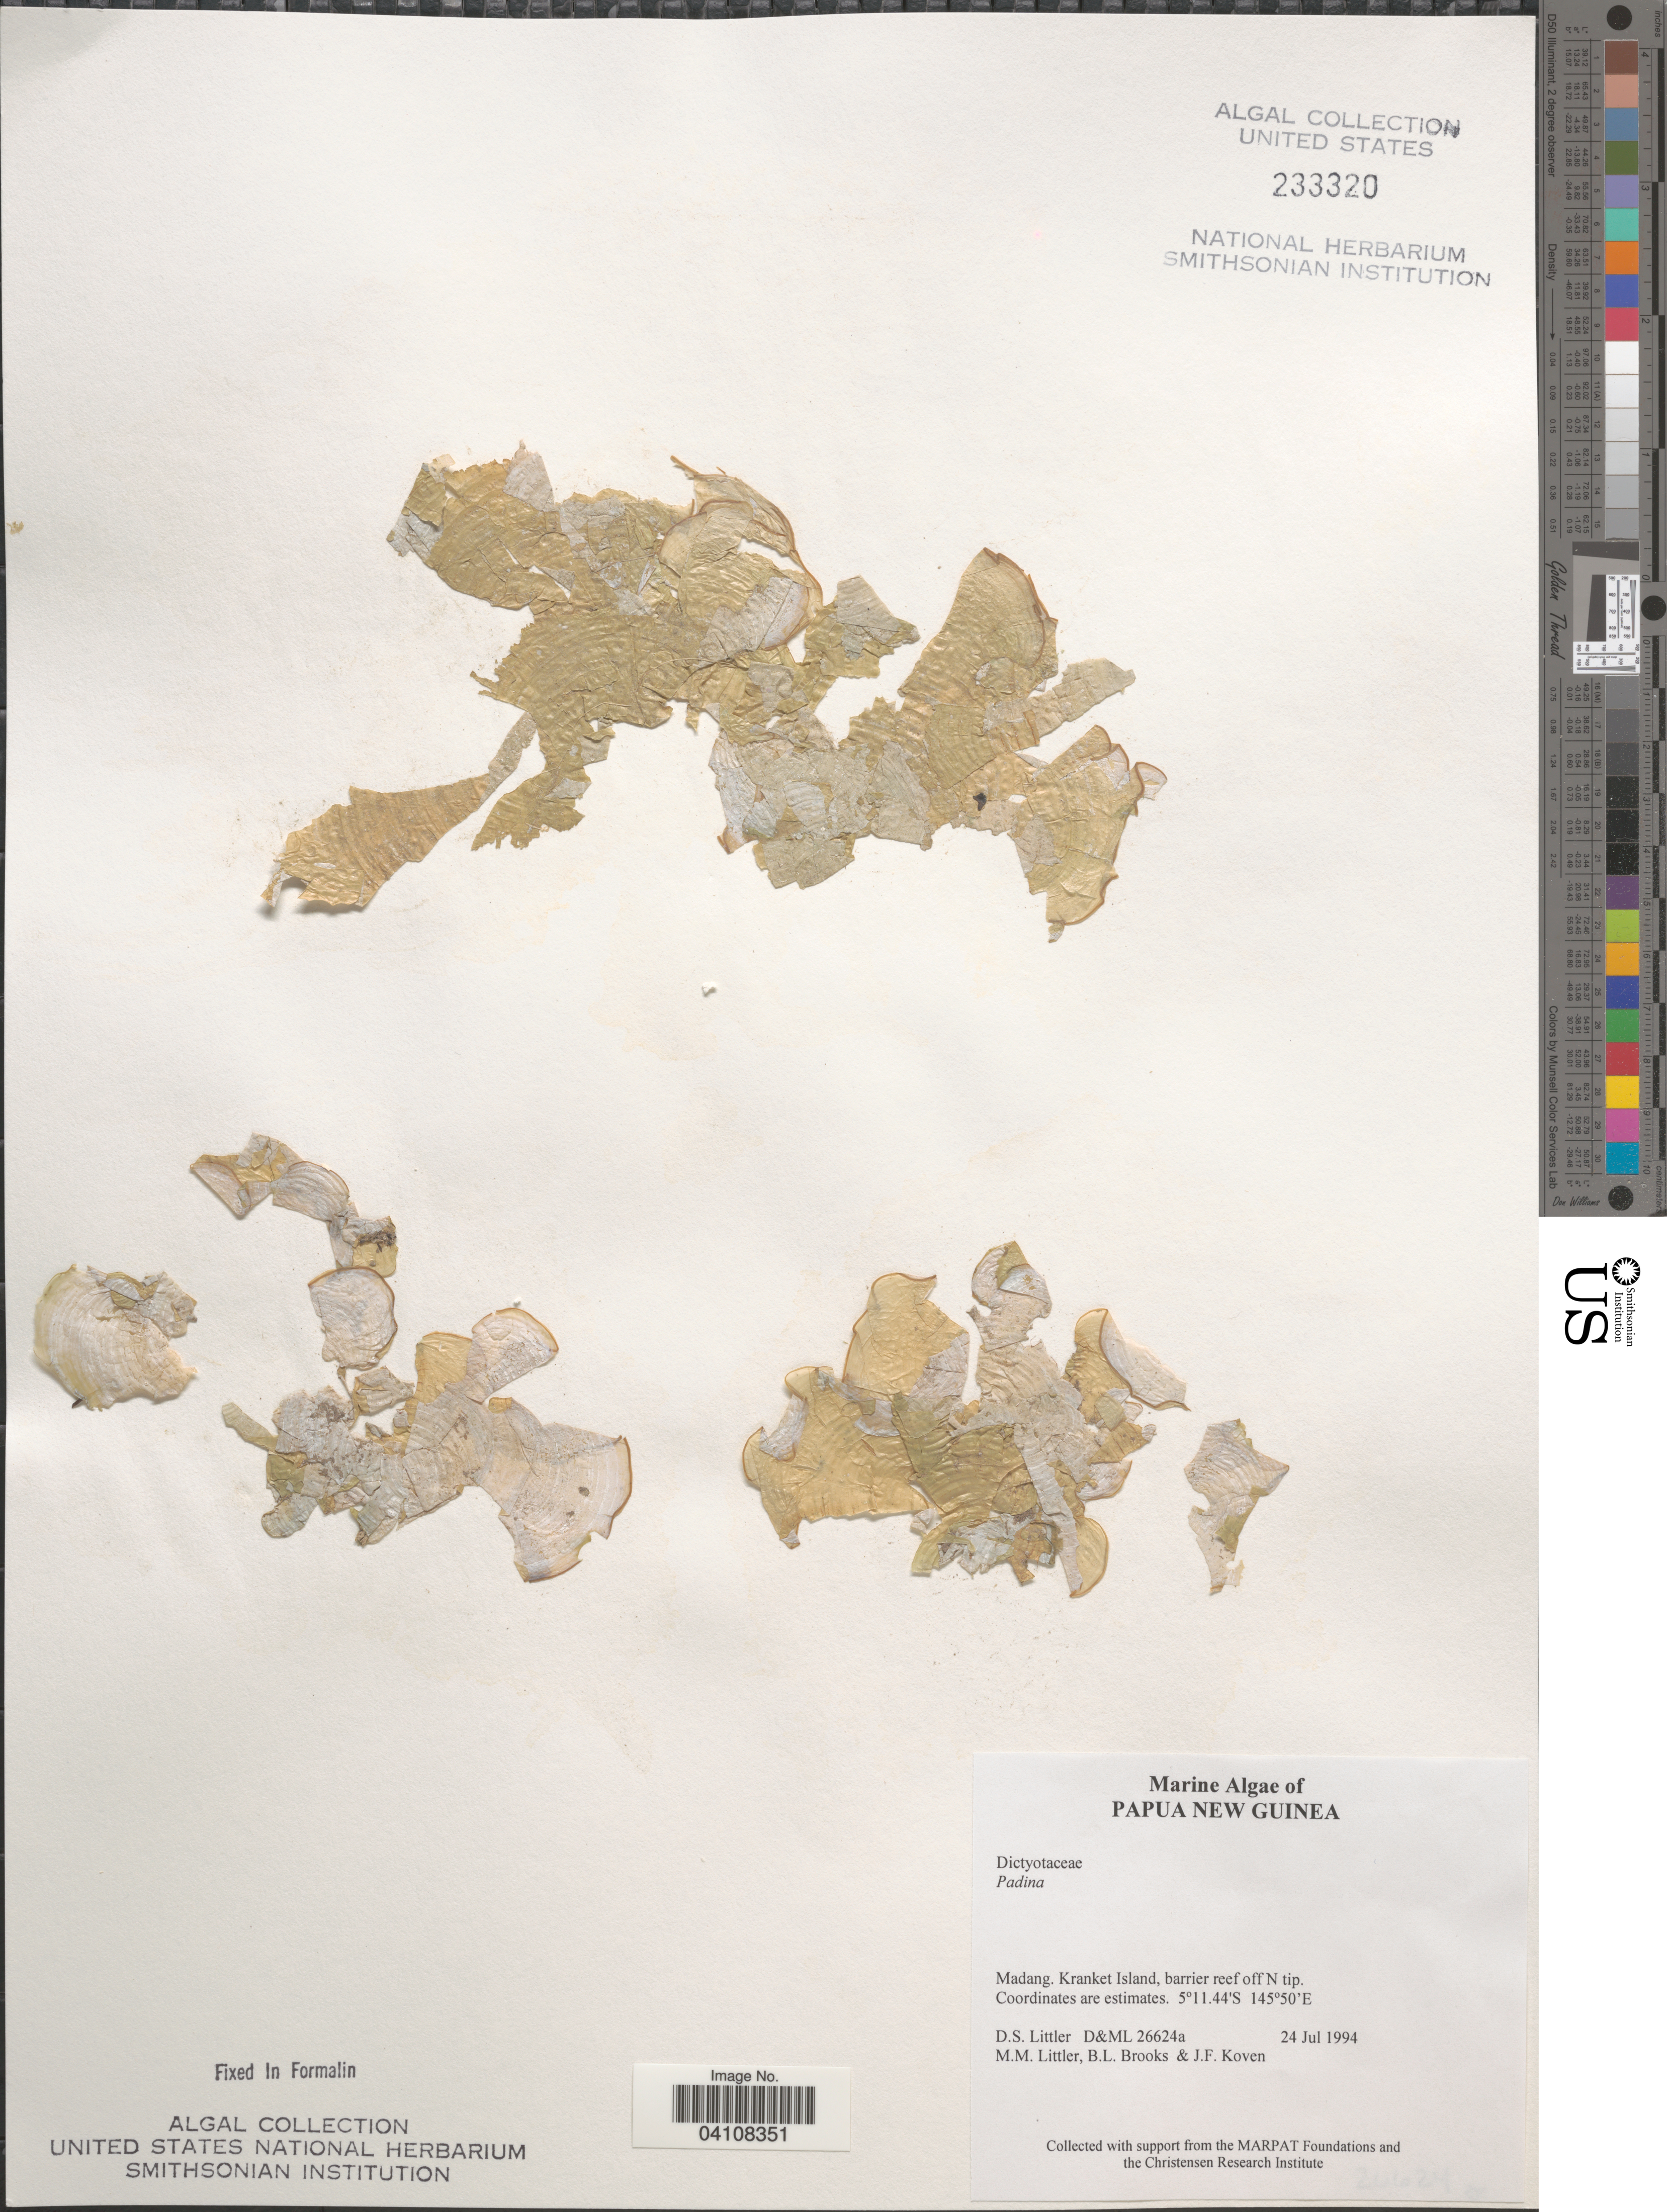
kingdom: Chromista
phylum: Ochrophyta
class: Phaeophyceae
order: Dictyotales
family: Dictyotaceae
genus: Padina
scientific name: Padina sp.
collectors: D. S. Littler, B. Brooks & J. Koven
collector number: D&ML26624a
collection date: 1994-07-24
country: Papua New Guinea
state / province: Madang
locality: Kranket Island, barrier reef off N tip.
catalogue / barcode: US 233320